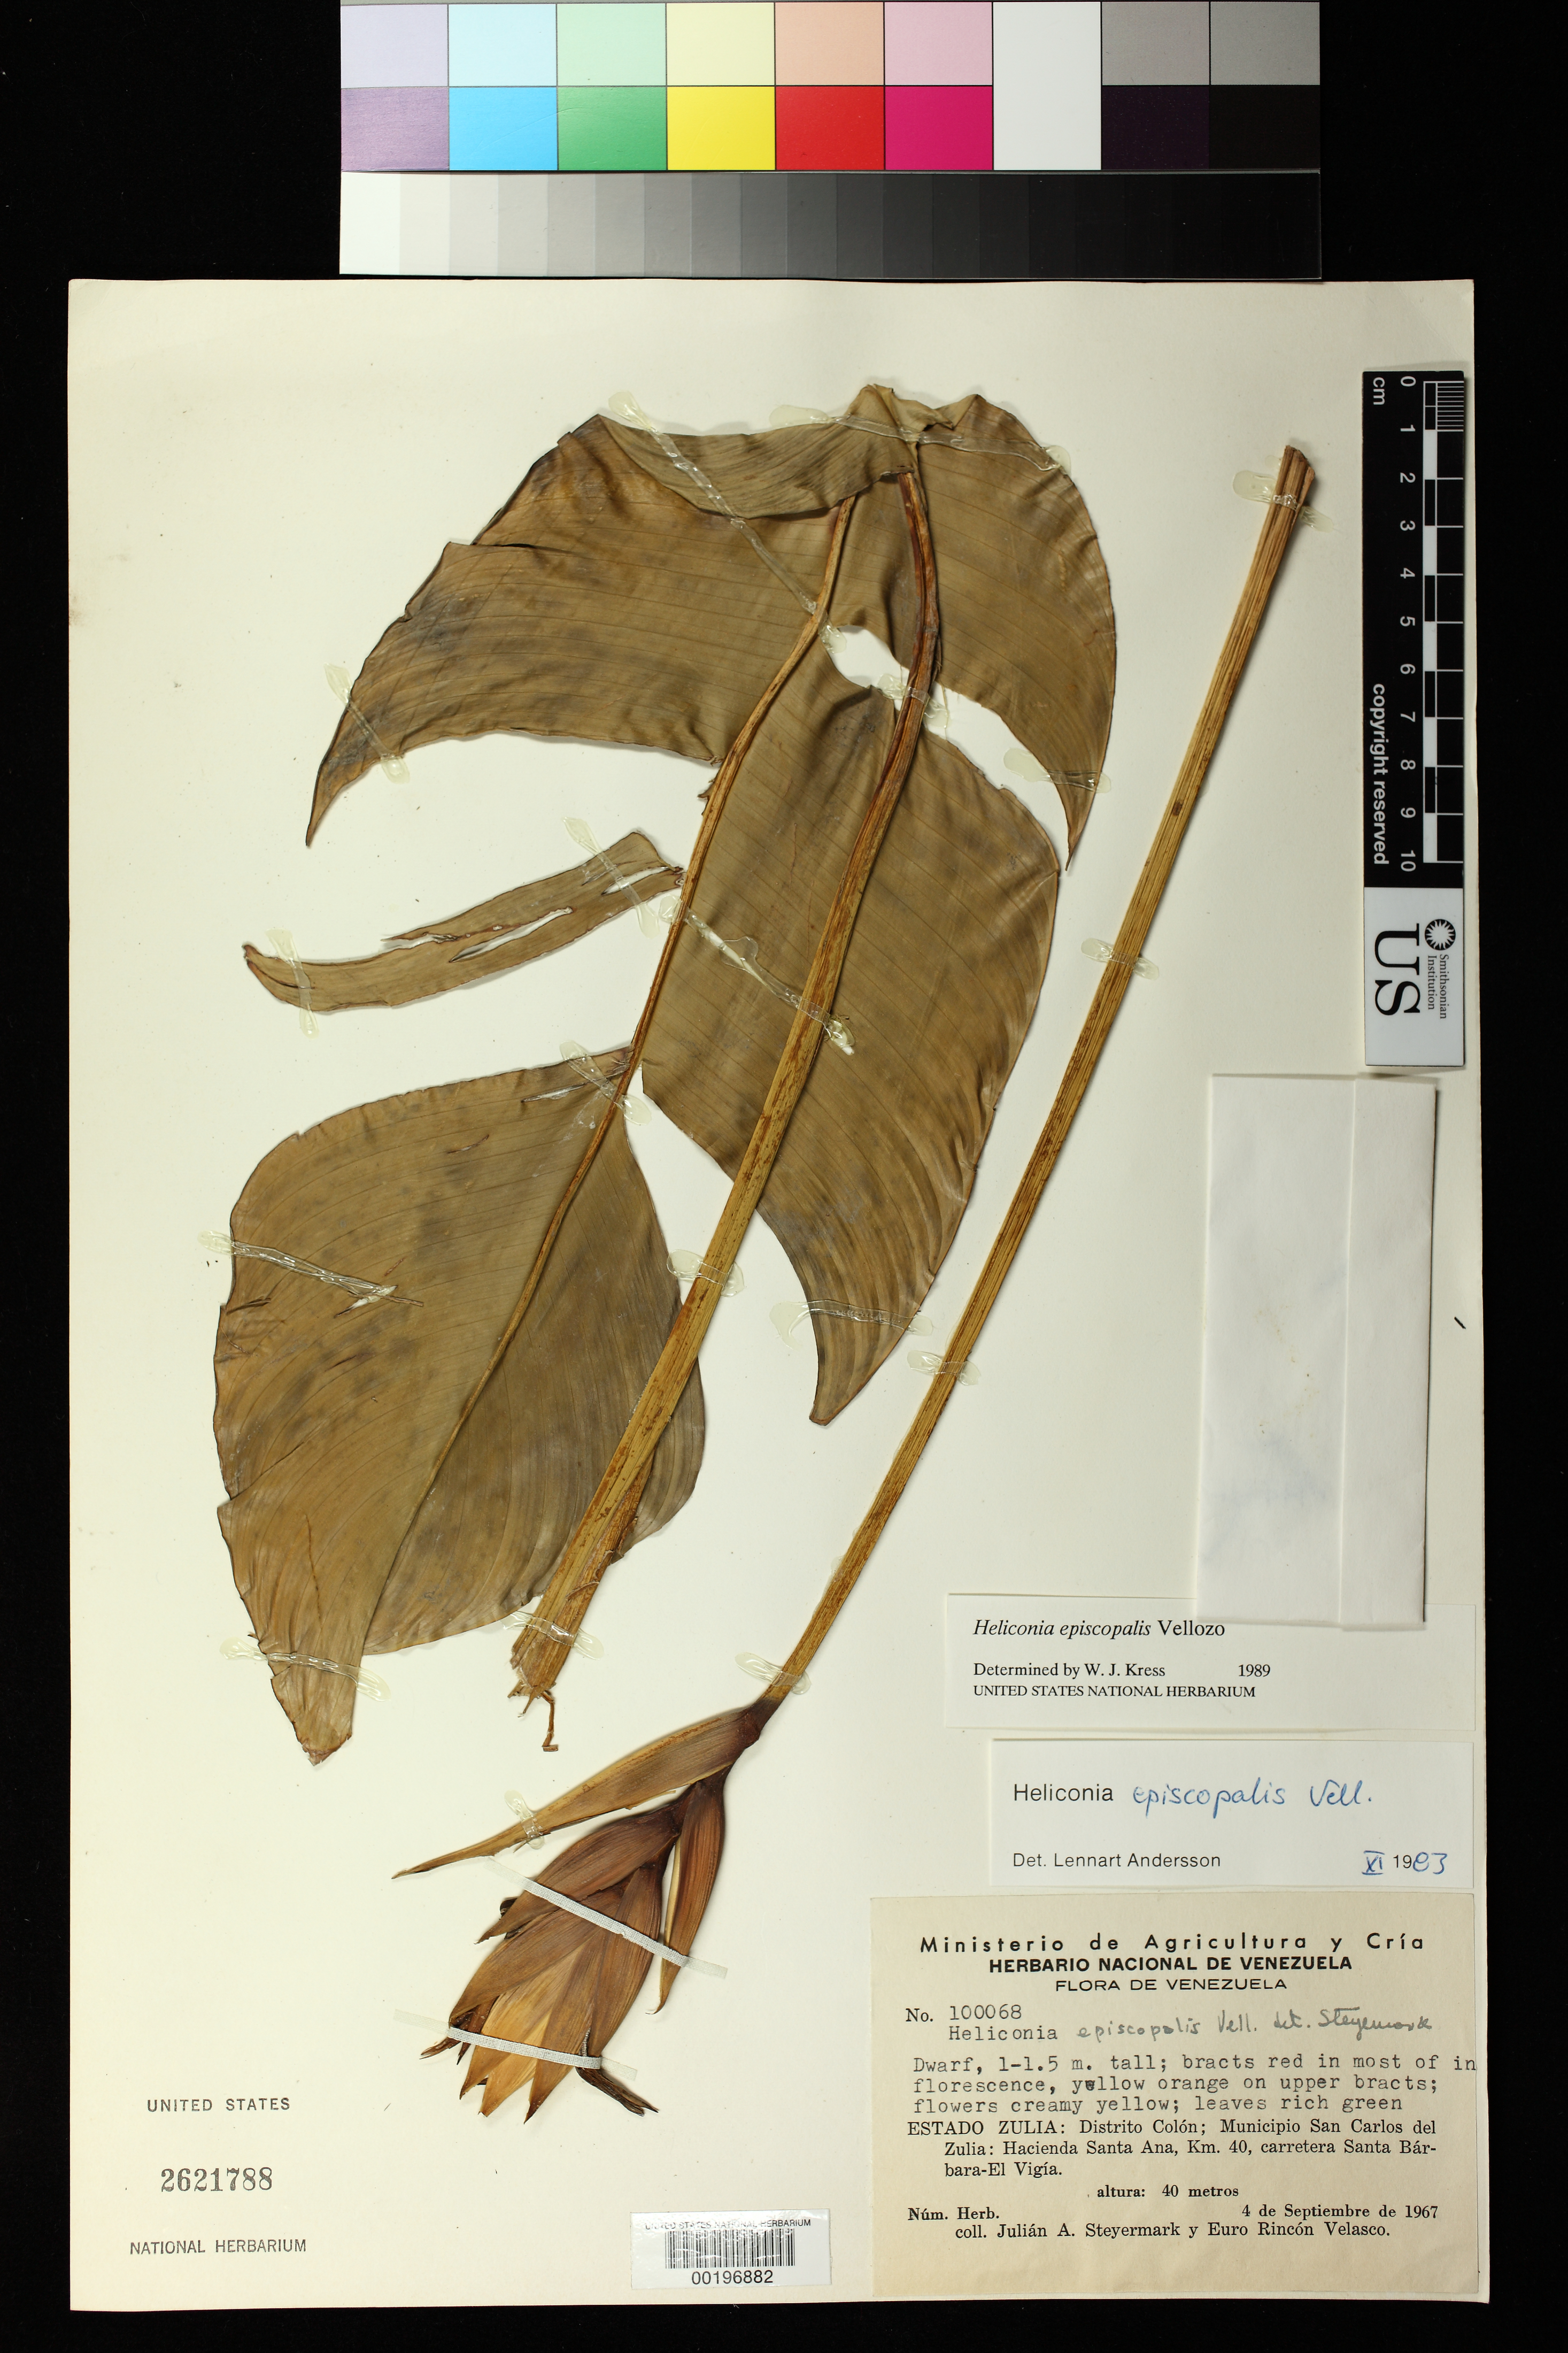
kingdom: Plantae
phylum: Tracheophyta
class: Liliopsida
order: Zingiberales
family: Heliconiaceae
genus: Heliconia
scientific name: Heliconia episcopalis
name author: Vell.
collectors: J. Steyermark & E. Velasco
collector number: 100068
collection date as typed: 04 Sep 1967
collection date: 1967-09-04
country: Venezuela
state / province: Zulia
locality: Distrito colon, mun of san carlos del zulia: hacienda santa ana, km 40, Santa Barbara-el vigia highway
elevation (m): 40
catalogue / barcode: US 2621788